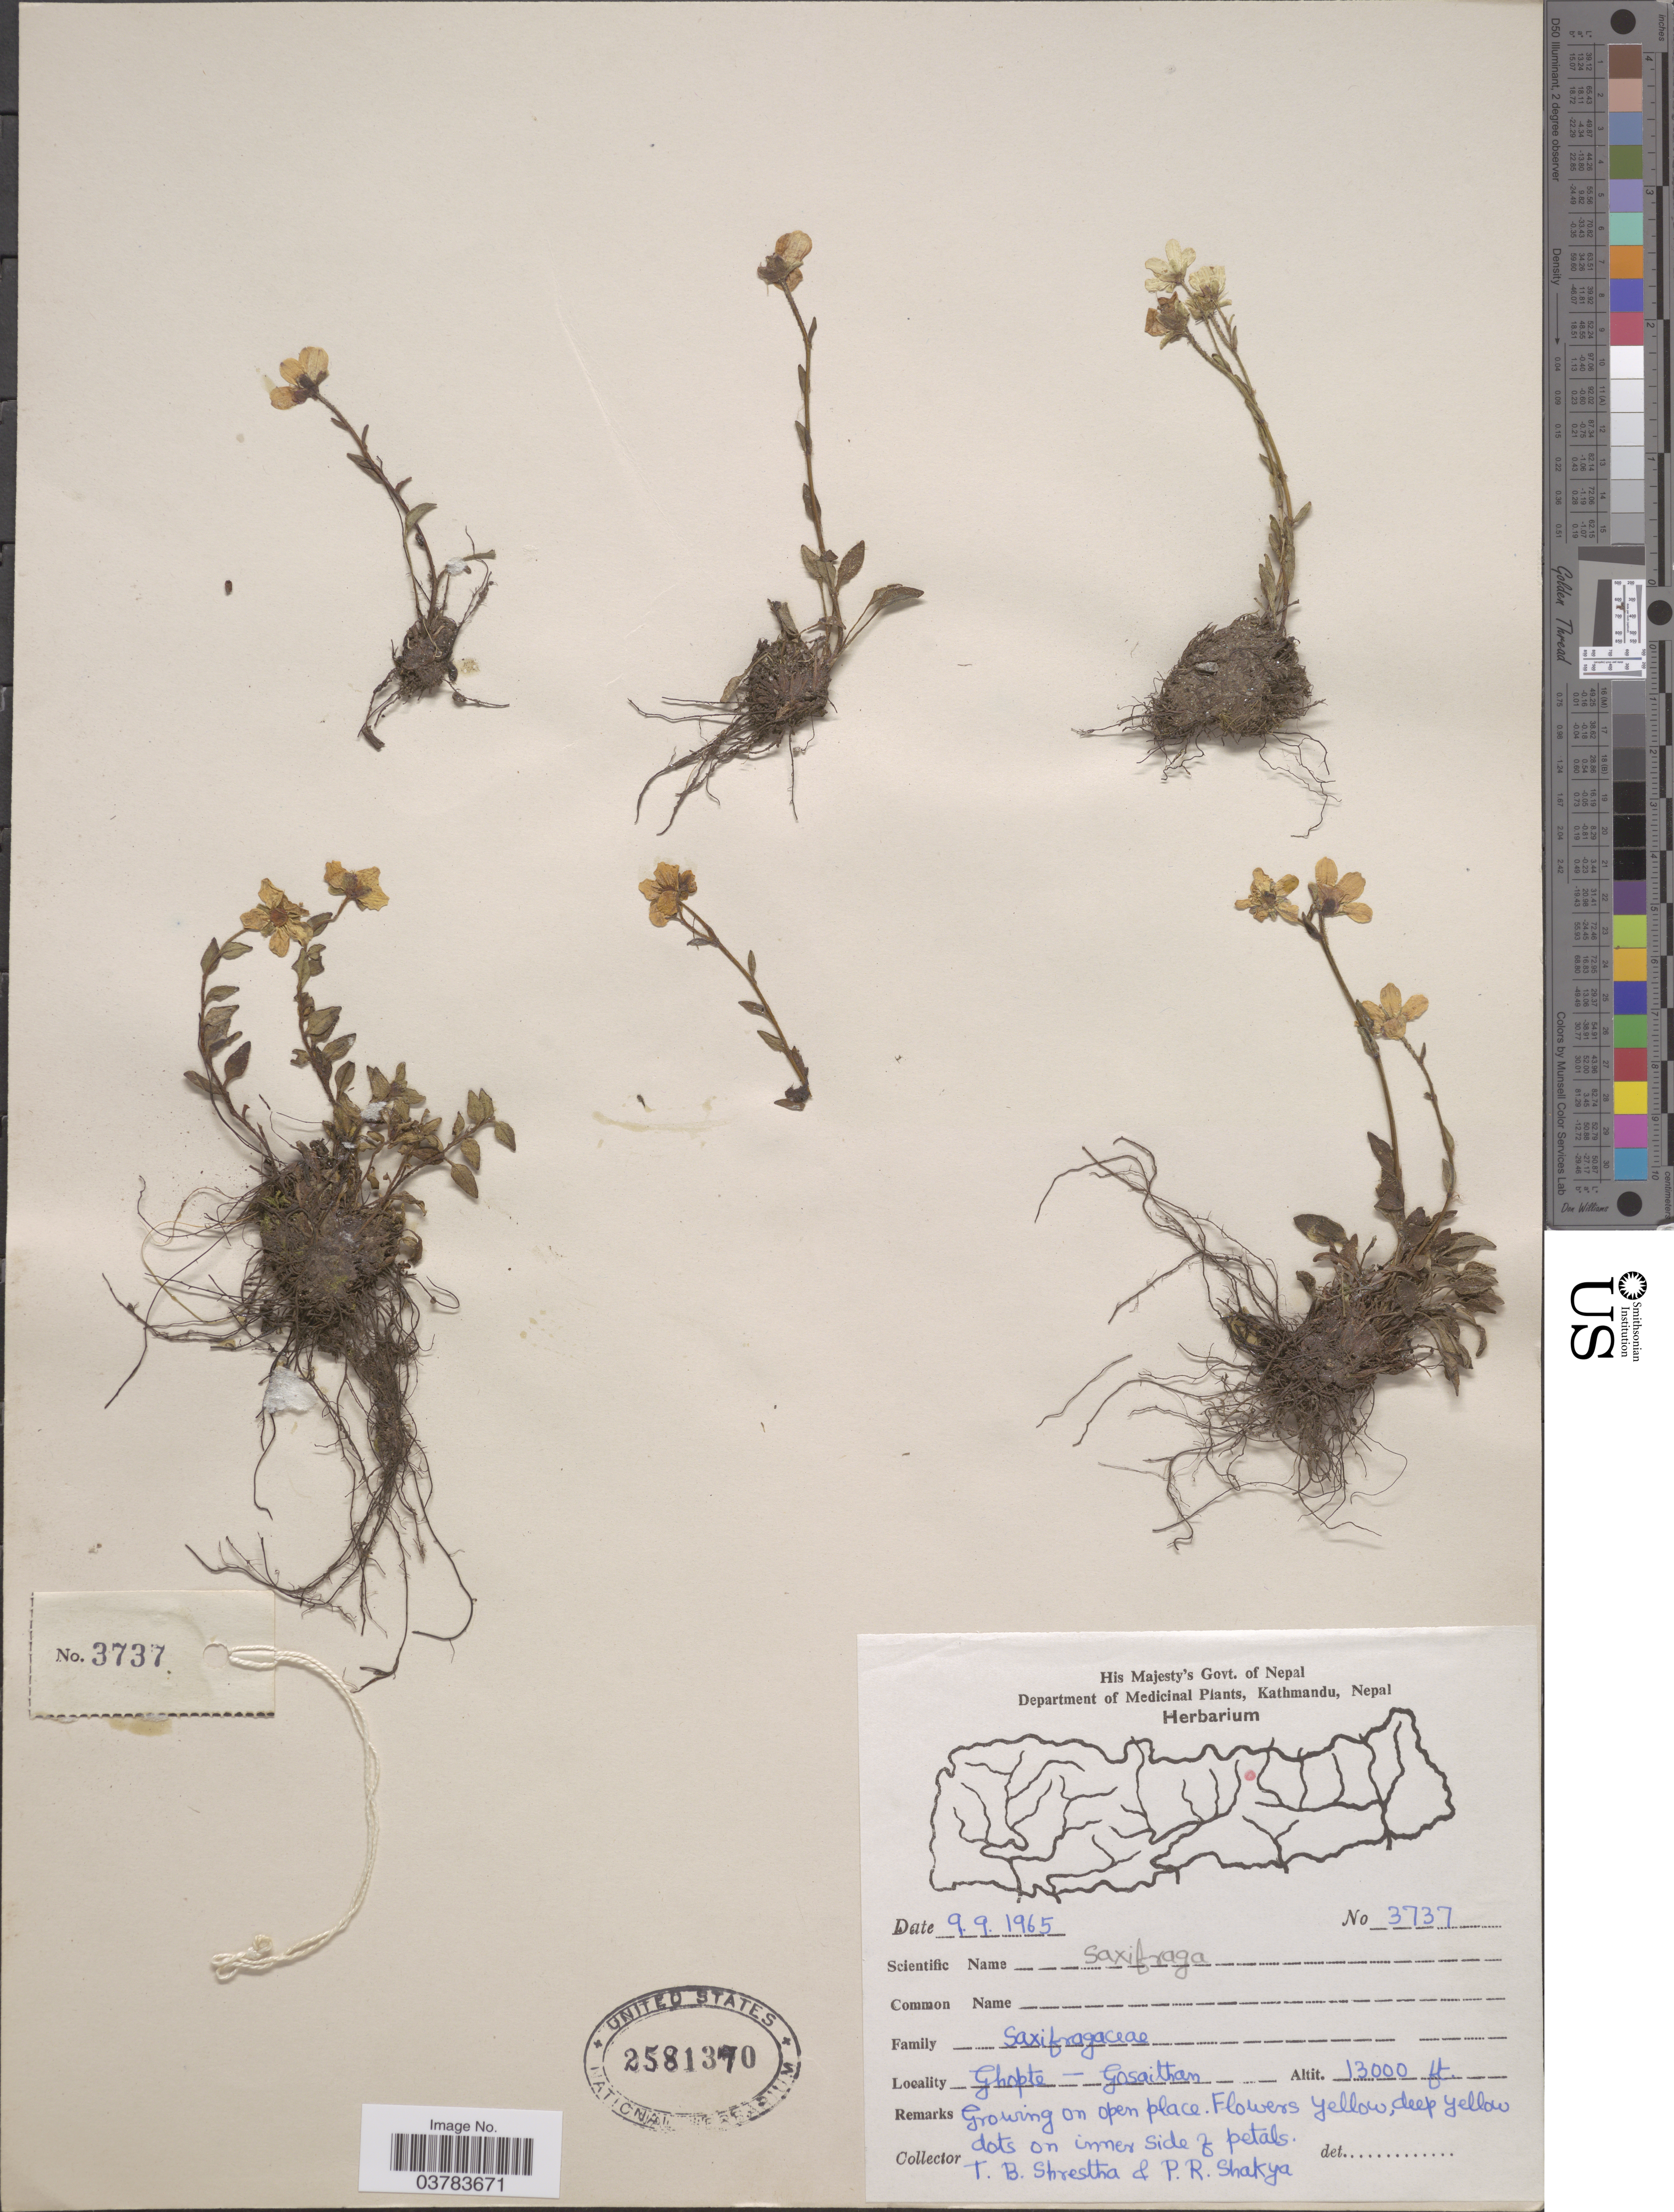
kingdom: Plantae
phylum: Tracheophyta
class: Magnoliopsida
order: Saxifragales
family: Saxifragaceae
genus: Saxifraga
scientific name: Saxifraga sp.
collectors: T. B. Shrestha & P. Shakya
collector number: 3737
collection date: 1965-09-09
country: Nepal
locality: Ghopte-Gosaithan.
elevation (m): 3962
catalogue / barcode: US 2581370